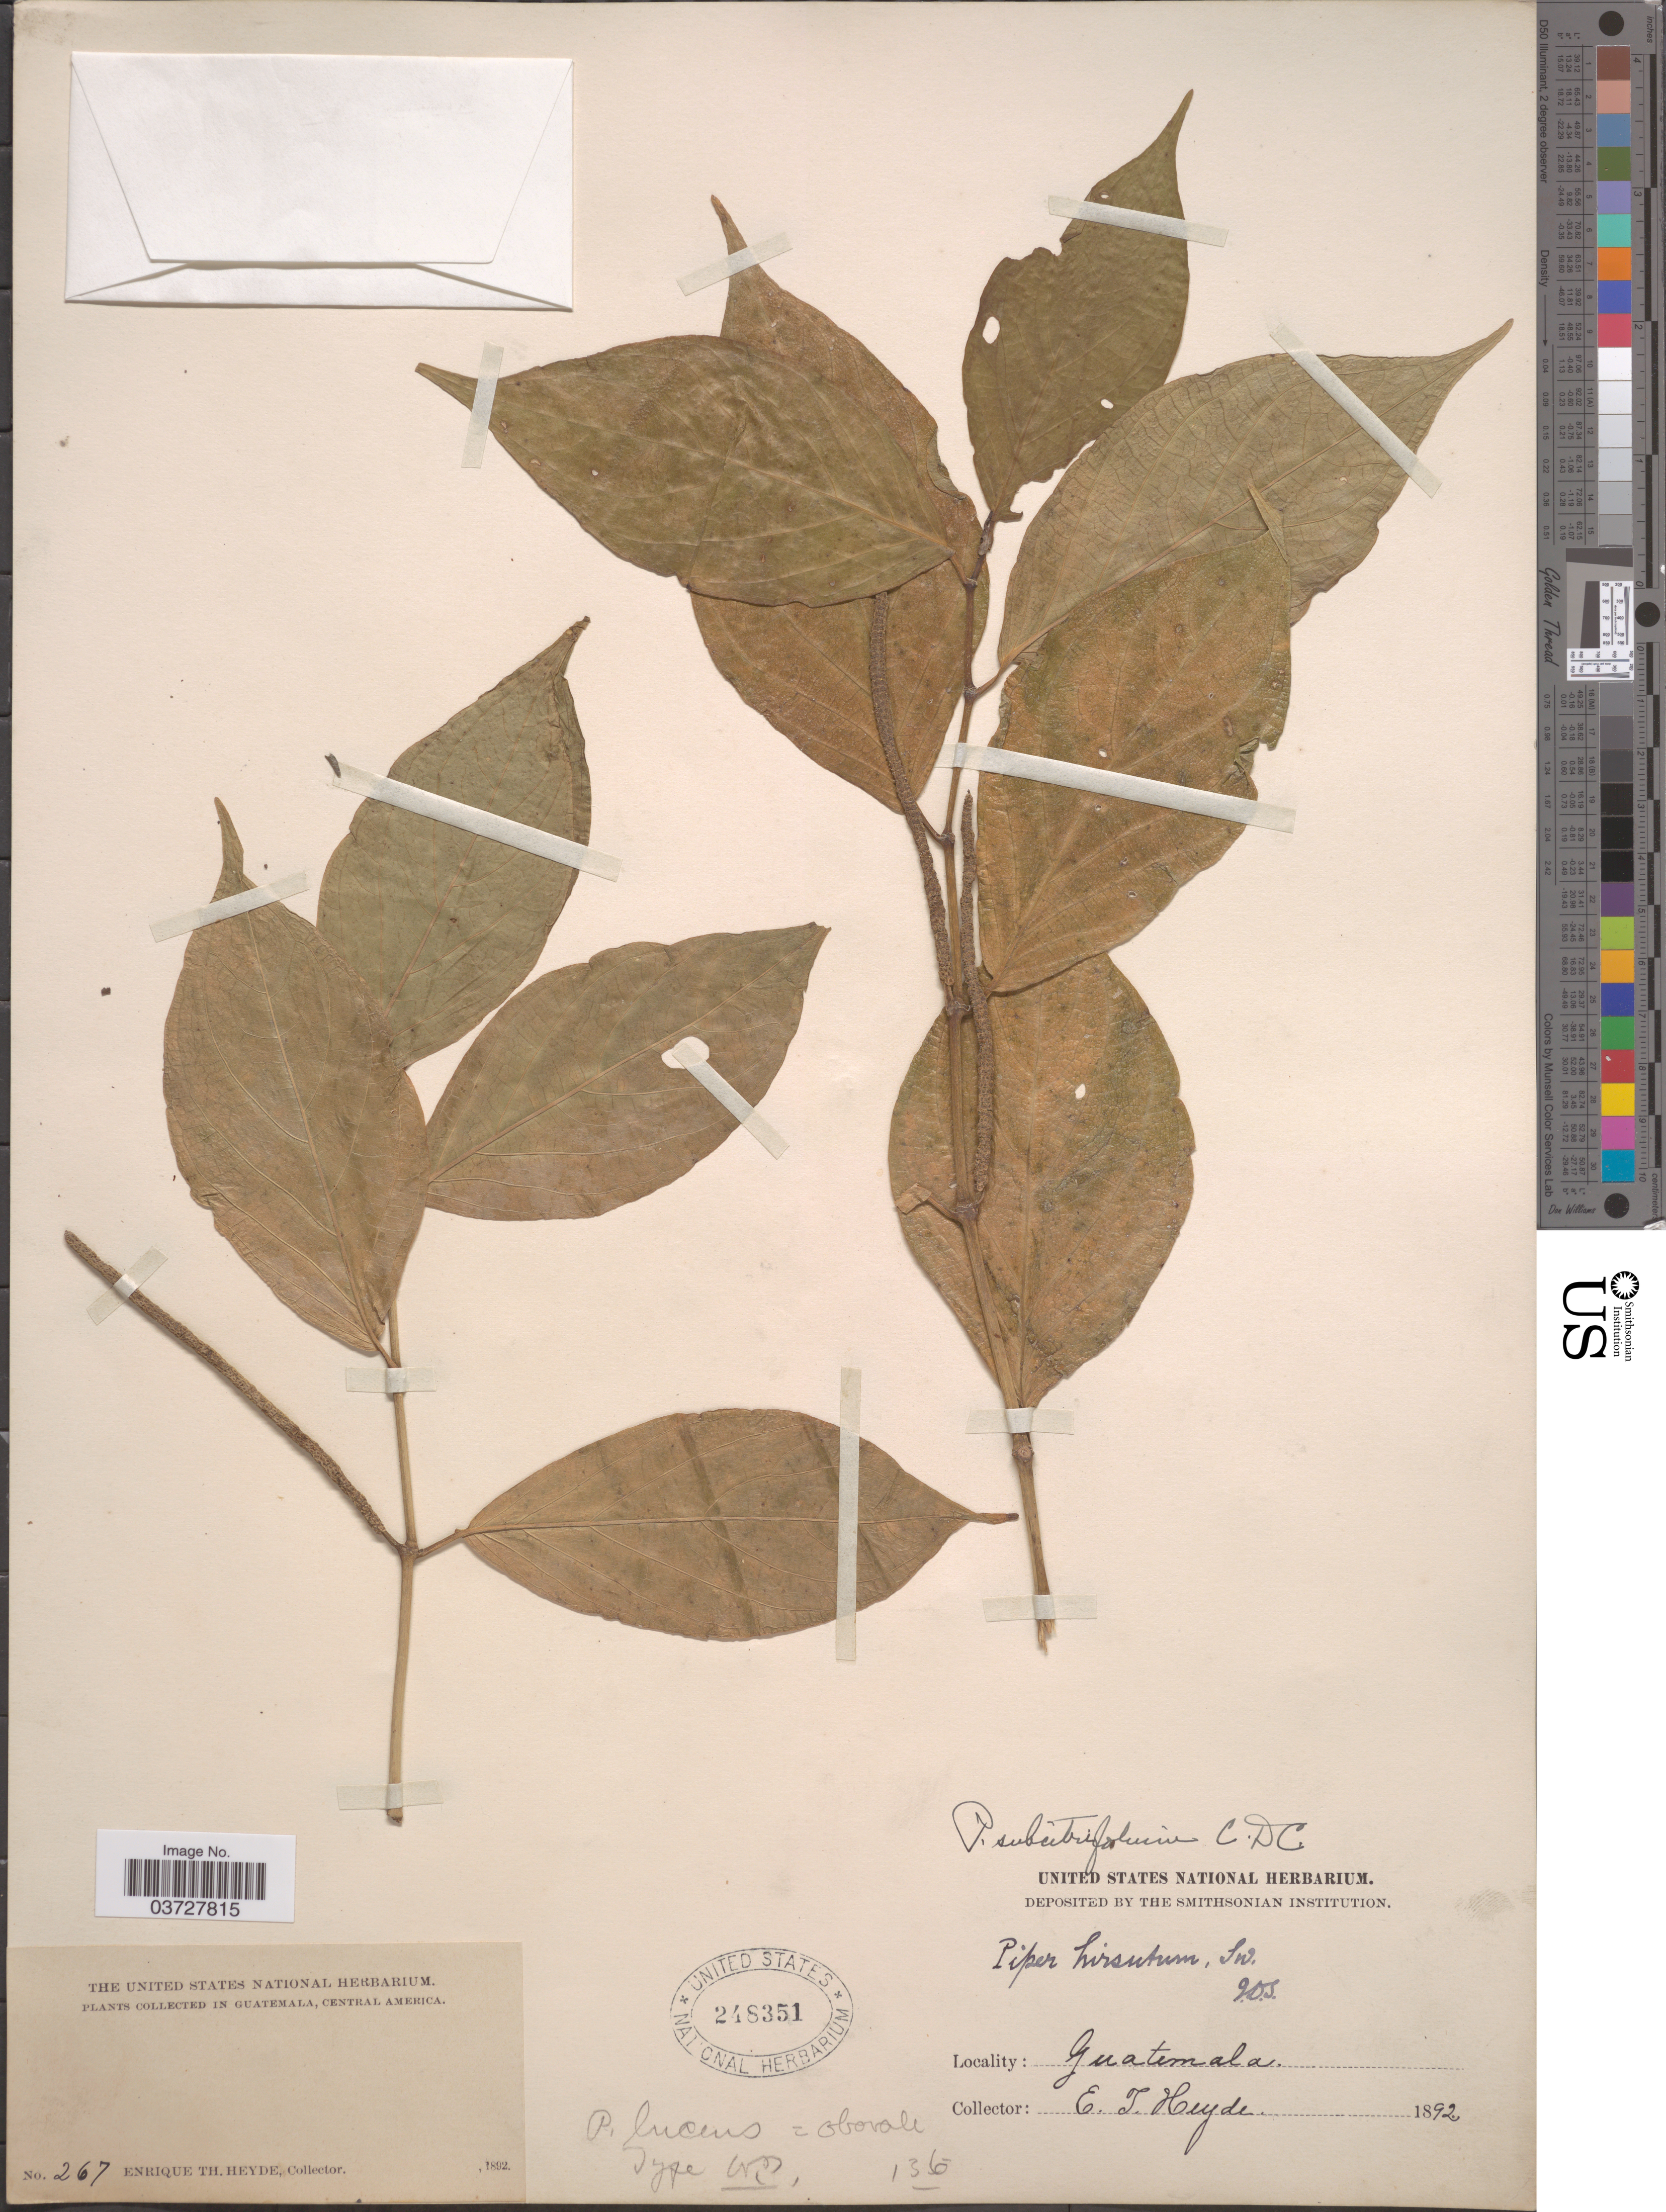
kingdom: Plantae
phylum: Tracheophyta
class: Magnoliopsida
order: Piperales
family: Piperaceae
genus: Piper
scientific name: Piper subcitrifolium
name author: C. DC.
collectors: E. T. Heyde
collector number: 267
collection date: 1892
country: Guatemala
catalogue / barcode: US 248351